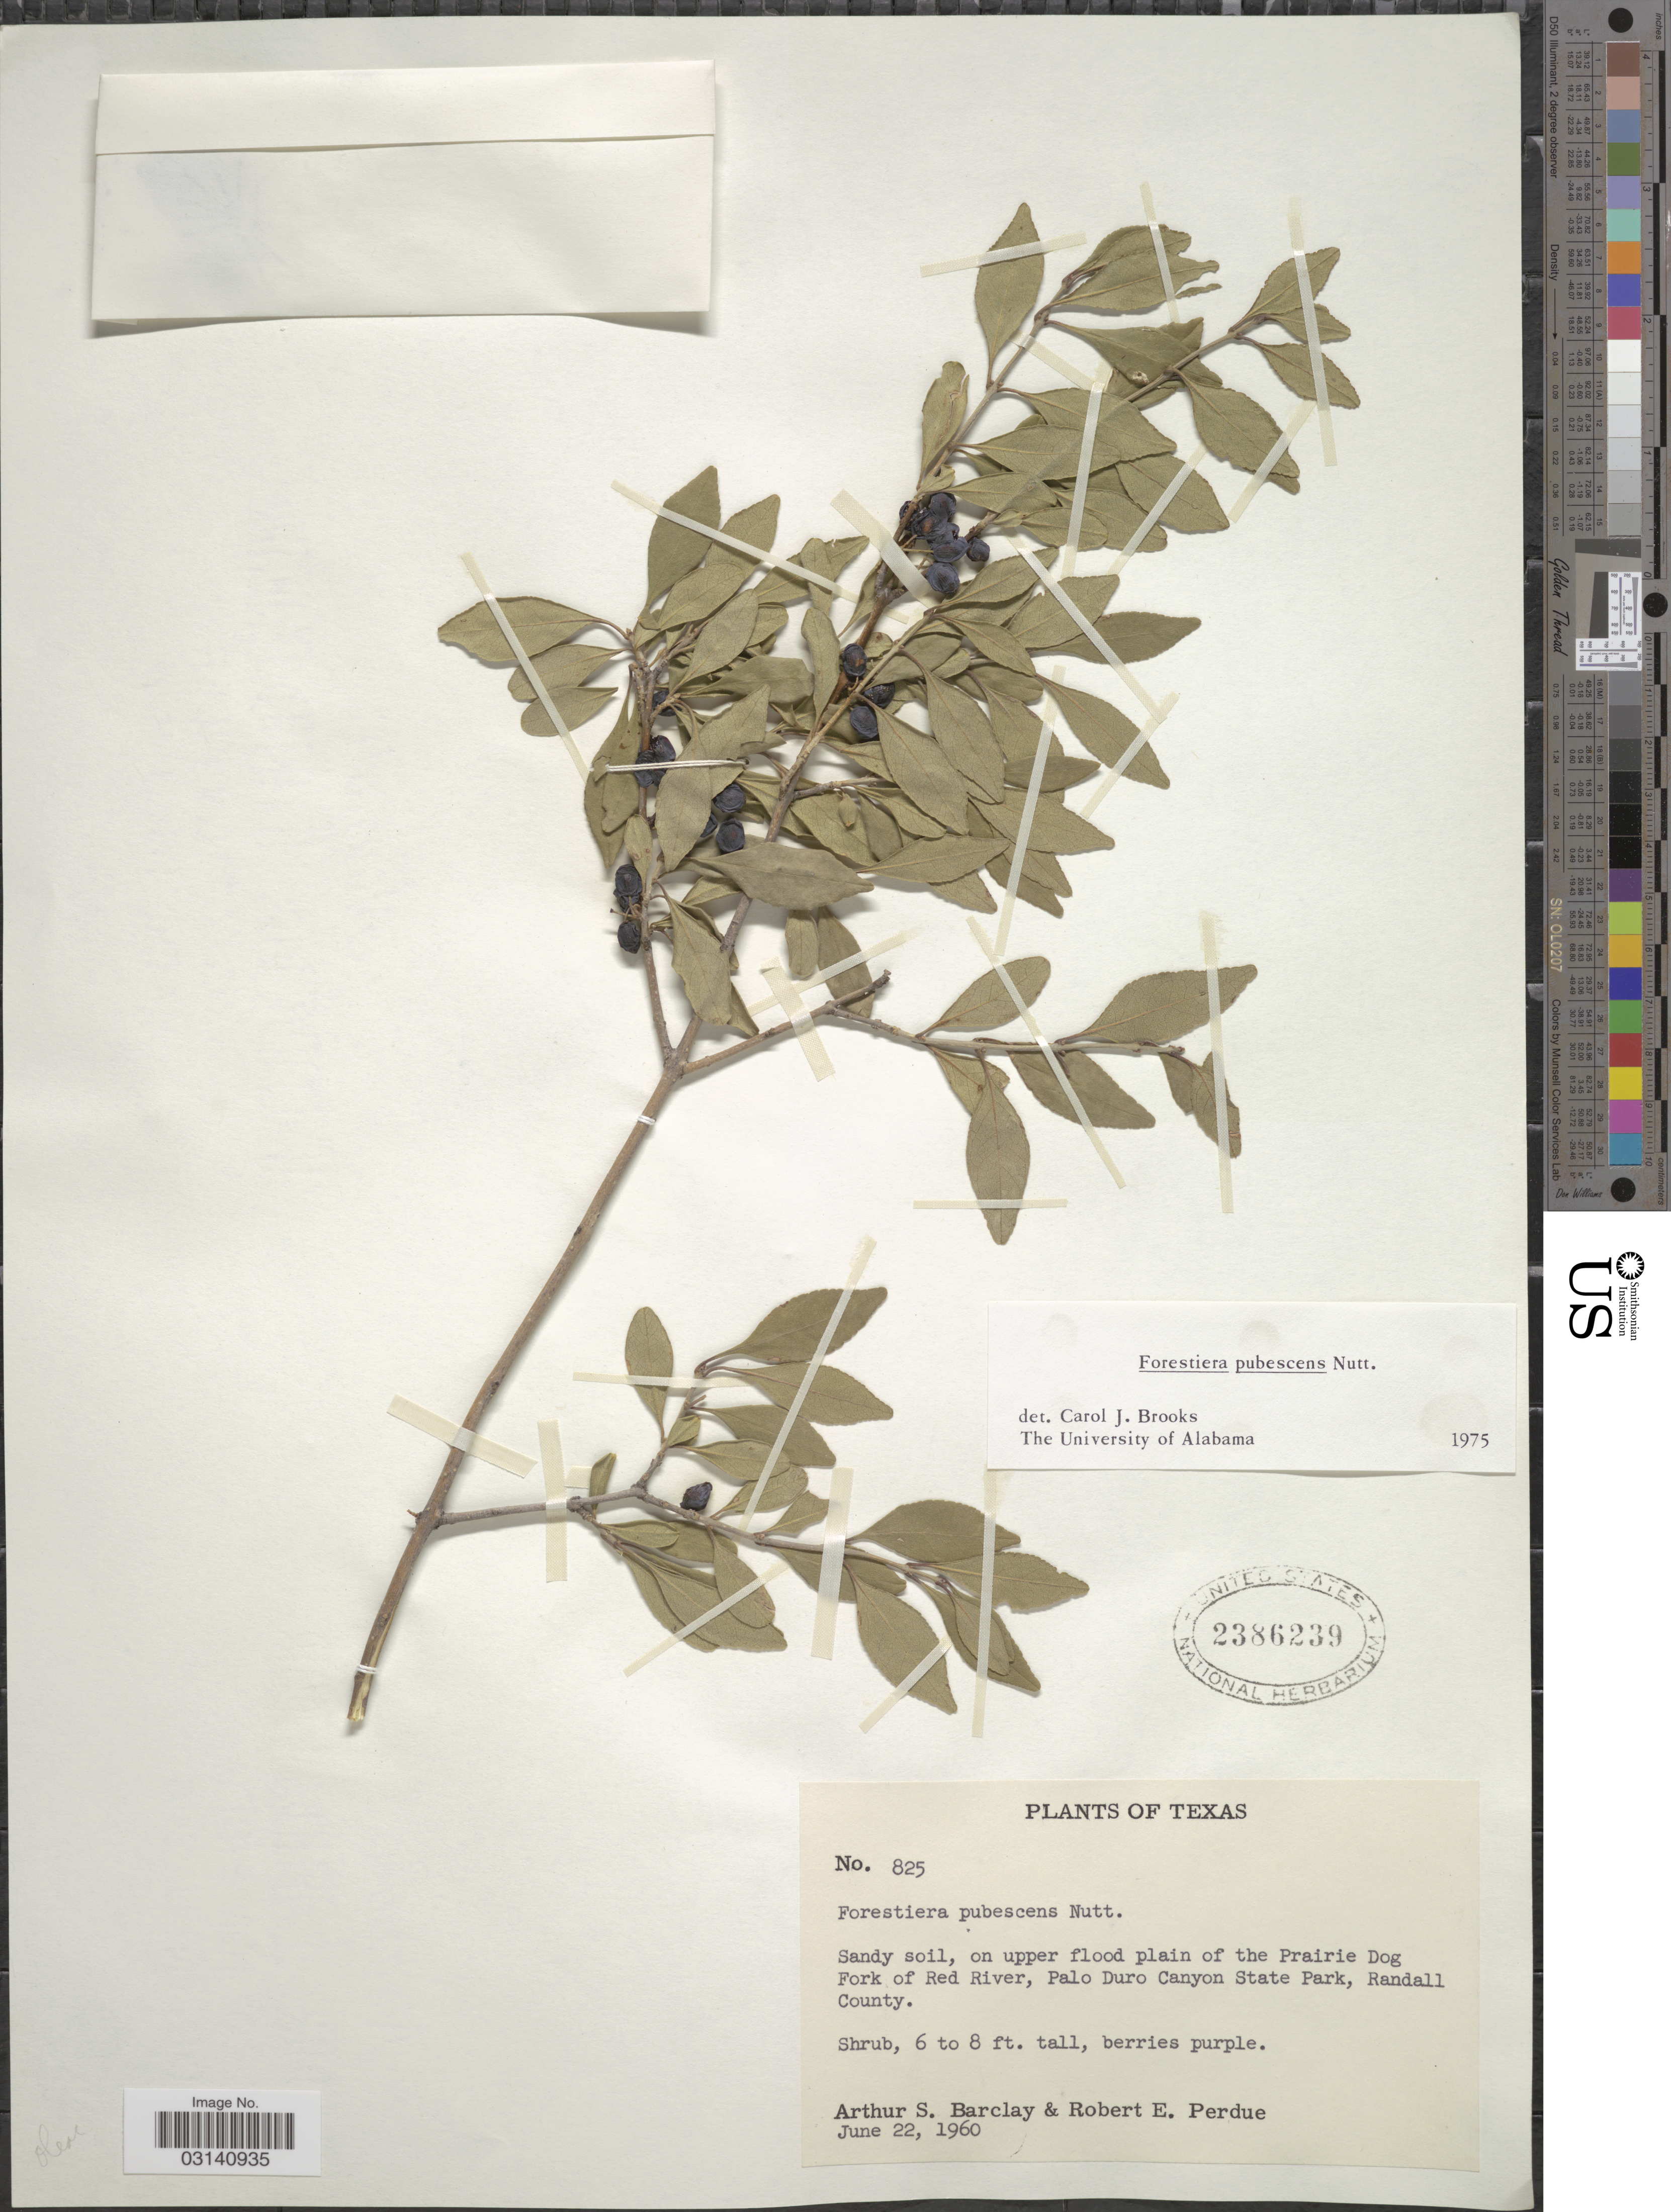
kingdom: Plantae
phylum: Tracheophyta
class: Magnoliopsida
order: Lamiales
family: Oleaceae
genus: Forestiera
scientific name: Forestiera pubescens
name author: Nutt.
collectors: A. S. Barclay & R. E. Perdue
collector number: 825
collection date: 1960-06-22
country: United States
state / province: Texas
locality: On upper flood plain of the Prairie Dog Fork of Red River, Palo Duro Canyon State Park, Randall County.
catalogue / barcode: US 2386239